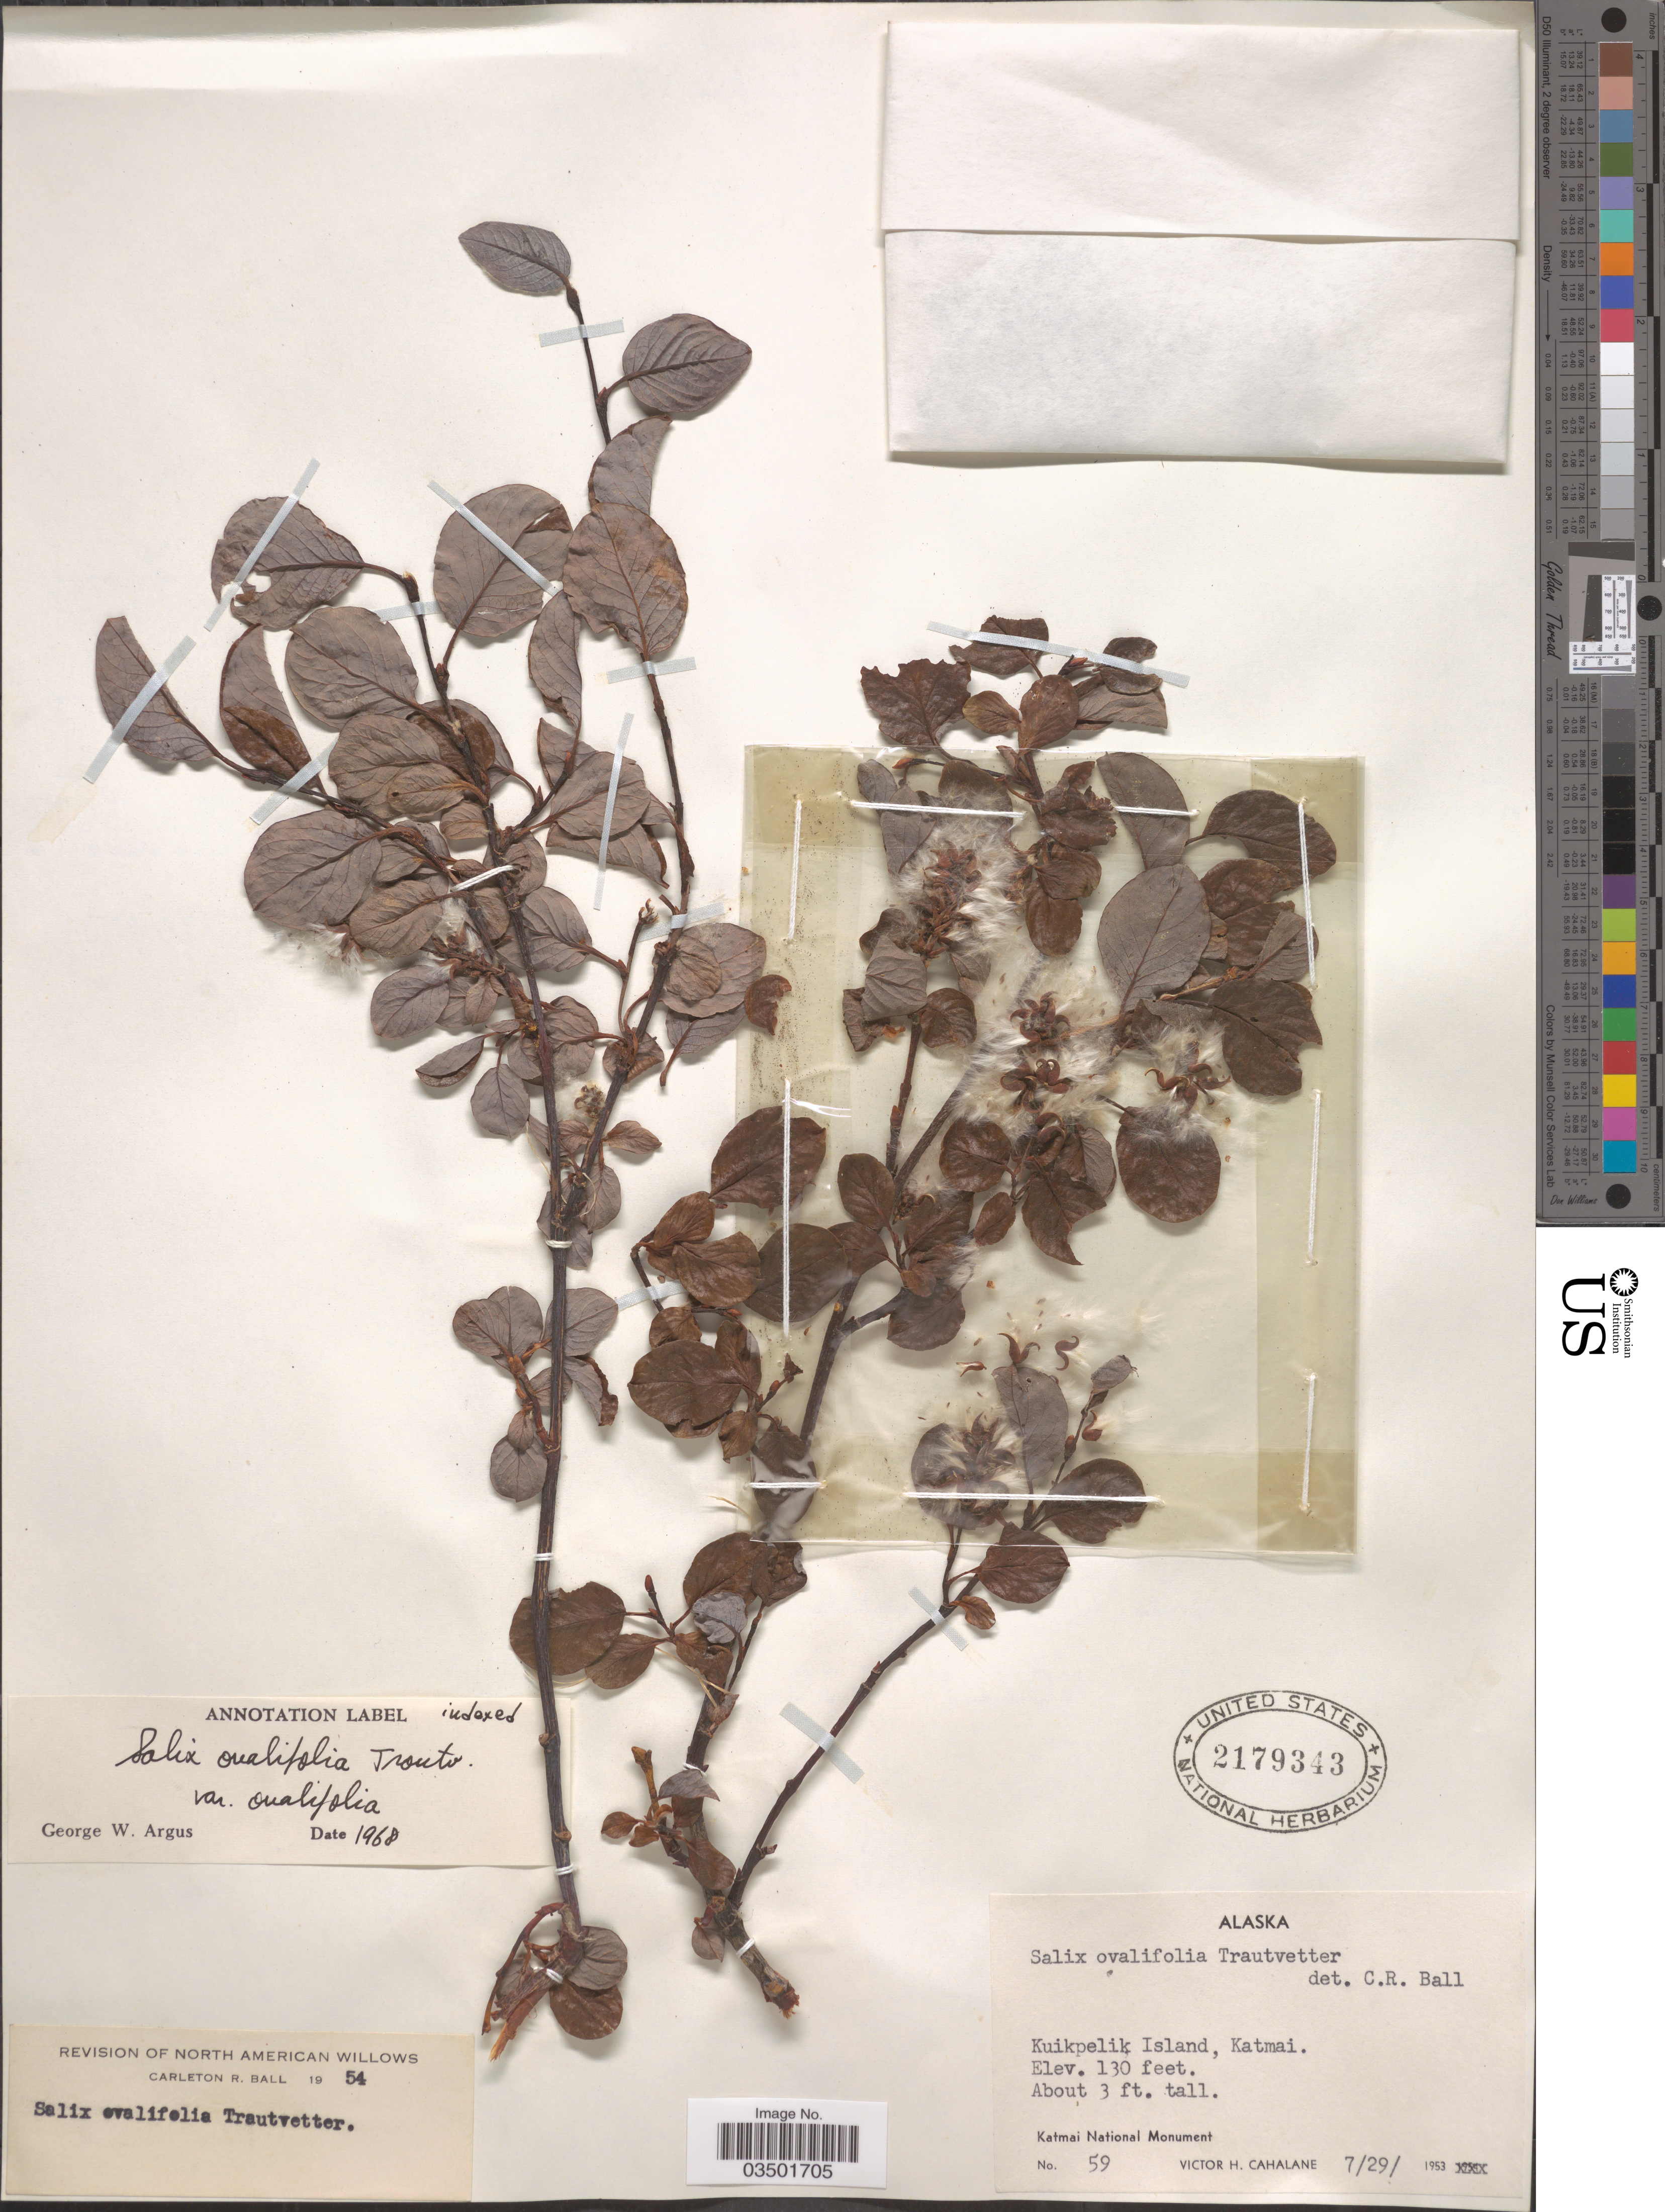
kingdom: Plantae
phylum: Tracheophyta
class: Magnoliopsida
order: Malpighiales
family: Salicaceae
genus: Salix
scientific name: Salix ovalifolia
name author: Trautv.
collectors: V. Cahalane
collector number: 59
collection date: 1953-07-29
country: United States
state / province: Alaska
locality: Kuikpelik Island, Katmai.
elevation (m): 40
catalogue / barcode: US 2179343